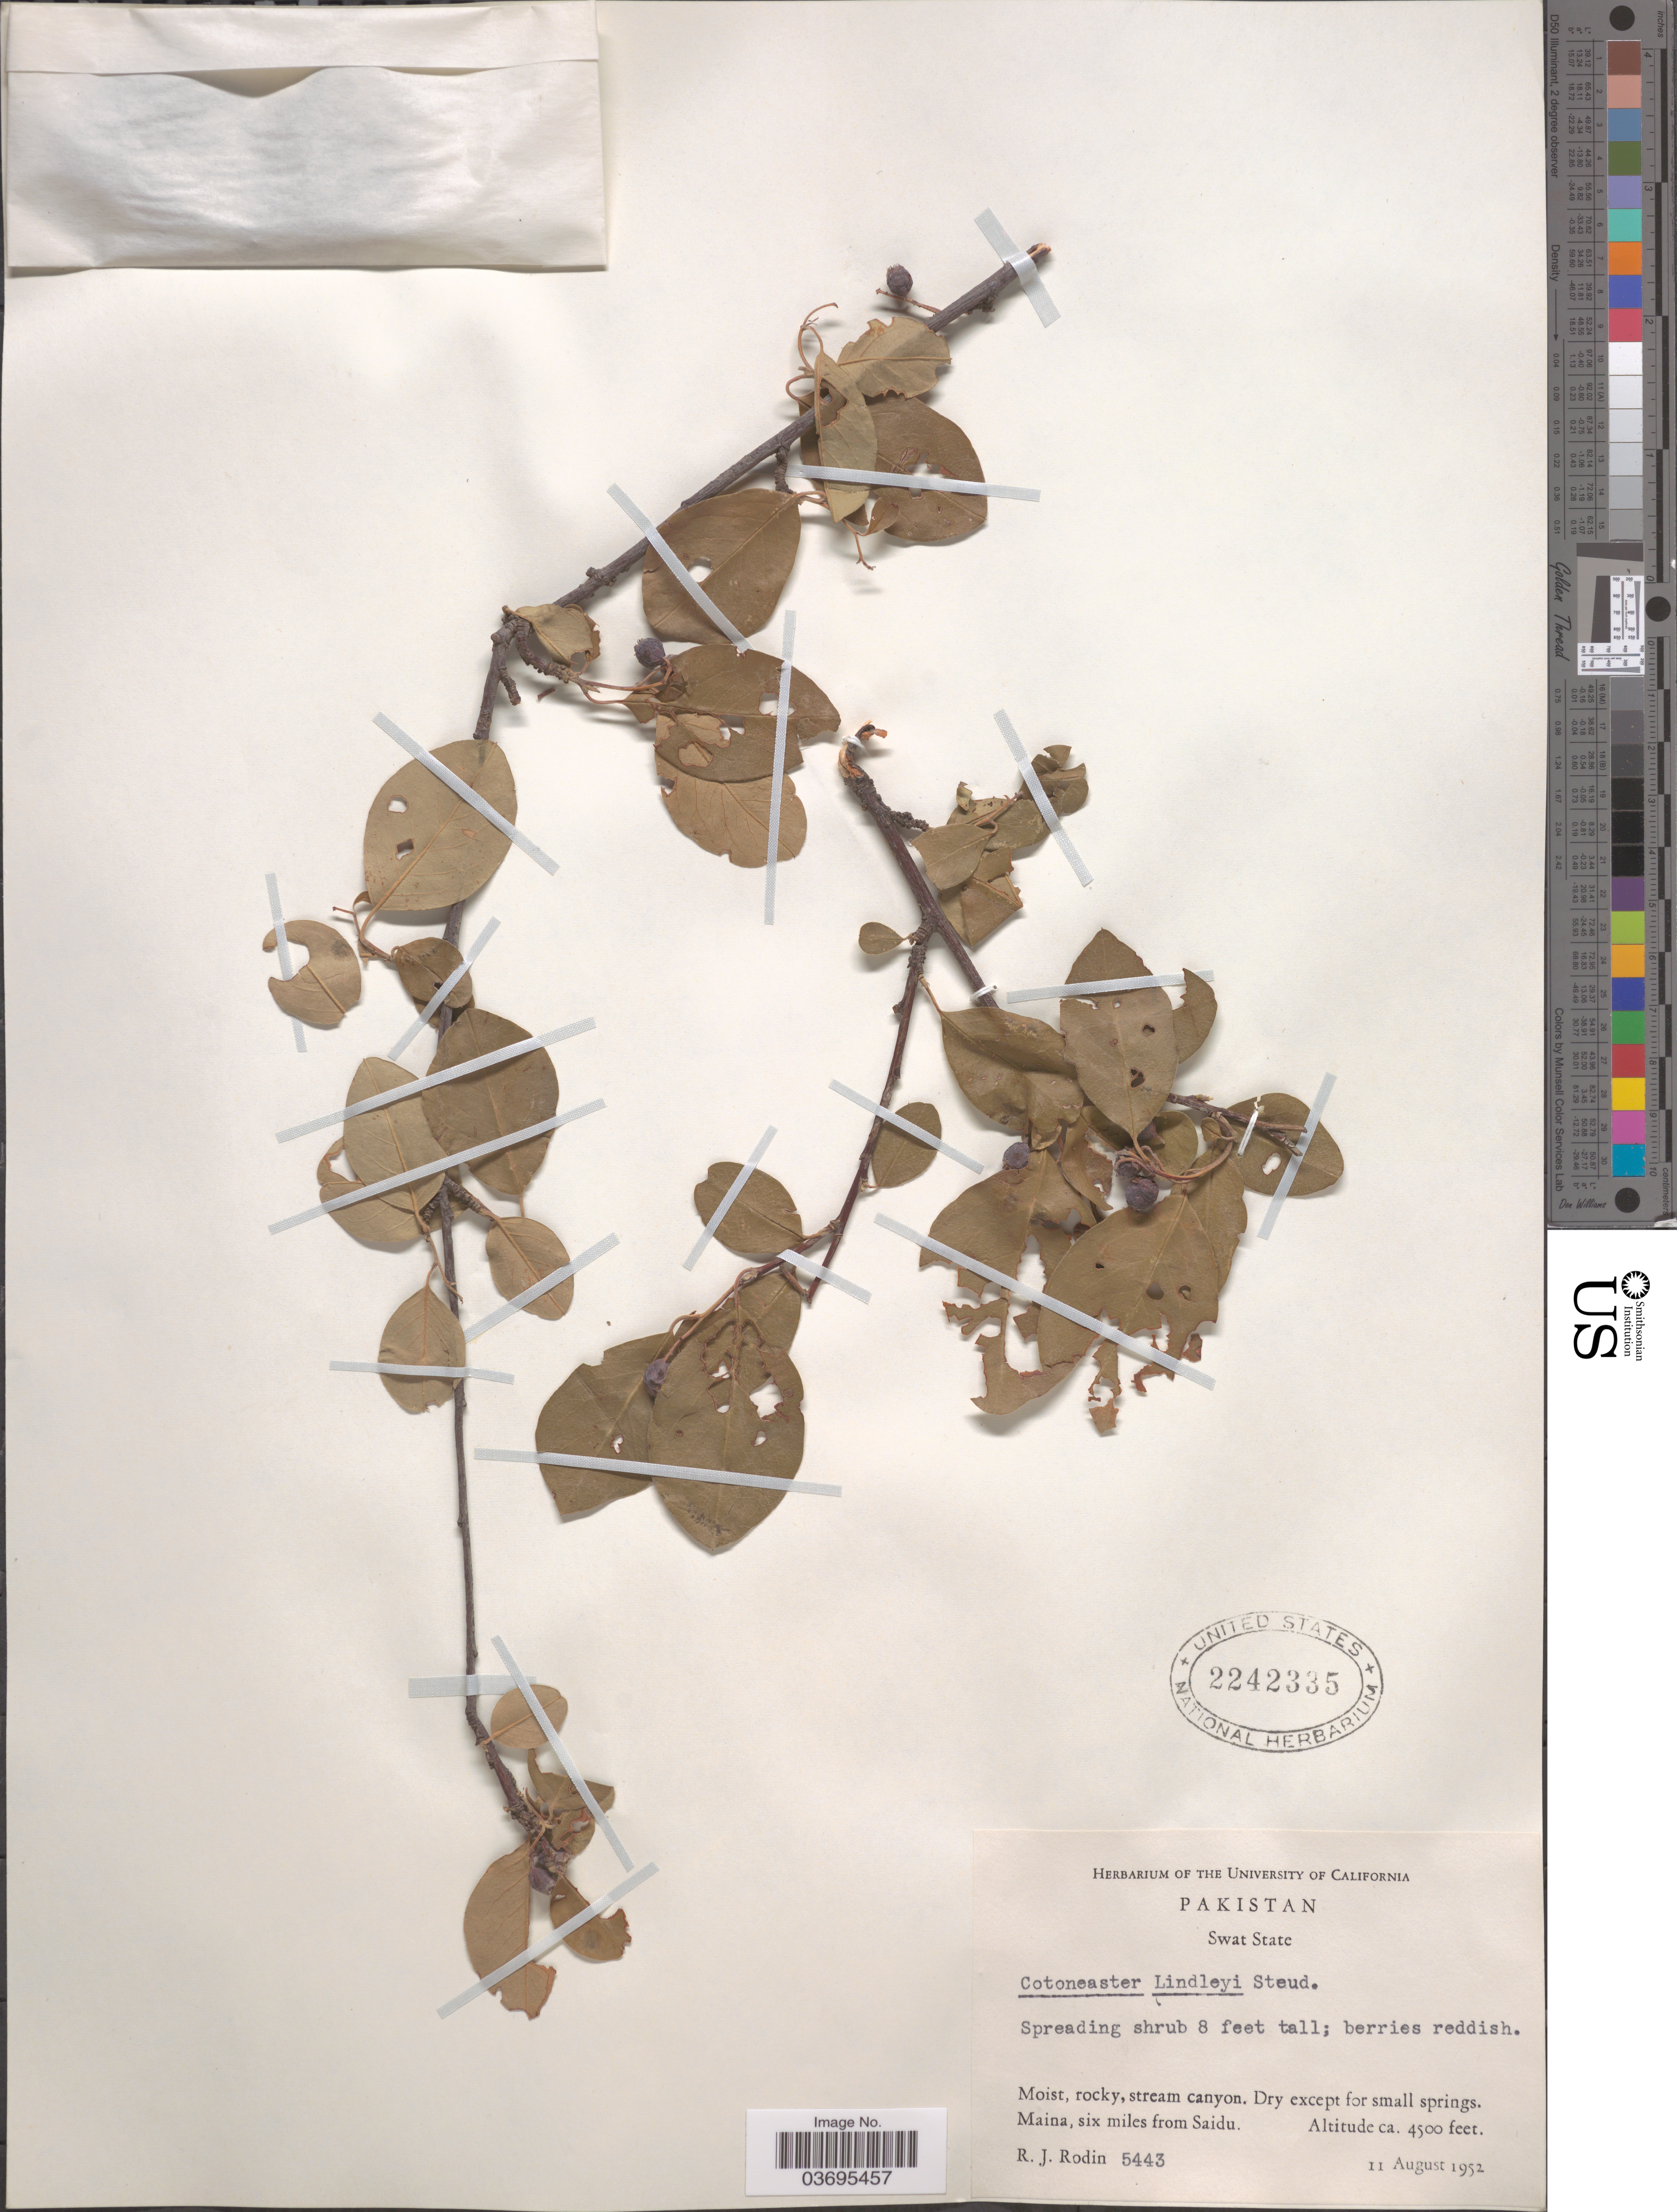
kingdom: Plantae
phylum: Tracheophyta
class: Magnoliopsida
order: Rosales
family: Rosaceae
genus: Cotoneaster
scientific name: Cotoneaster lindleyi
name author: Steud.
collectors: R. J. Rodin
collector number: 5443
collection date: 1952-08-11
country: Pakistan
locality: Swat State. Moist, rocky, stream canyon. Dry except for small springs. Maina, six miles from Saidu.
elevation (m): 1372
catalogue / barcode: US 2242335